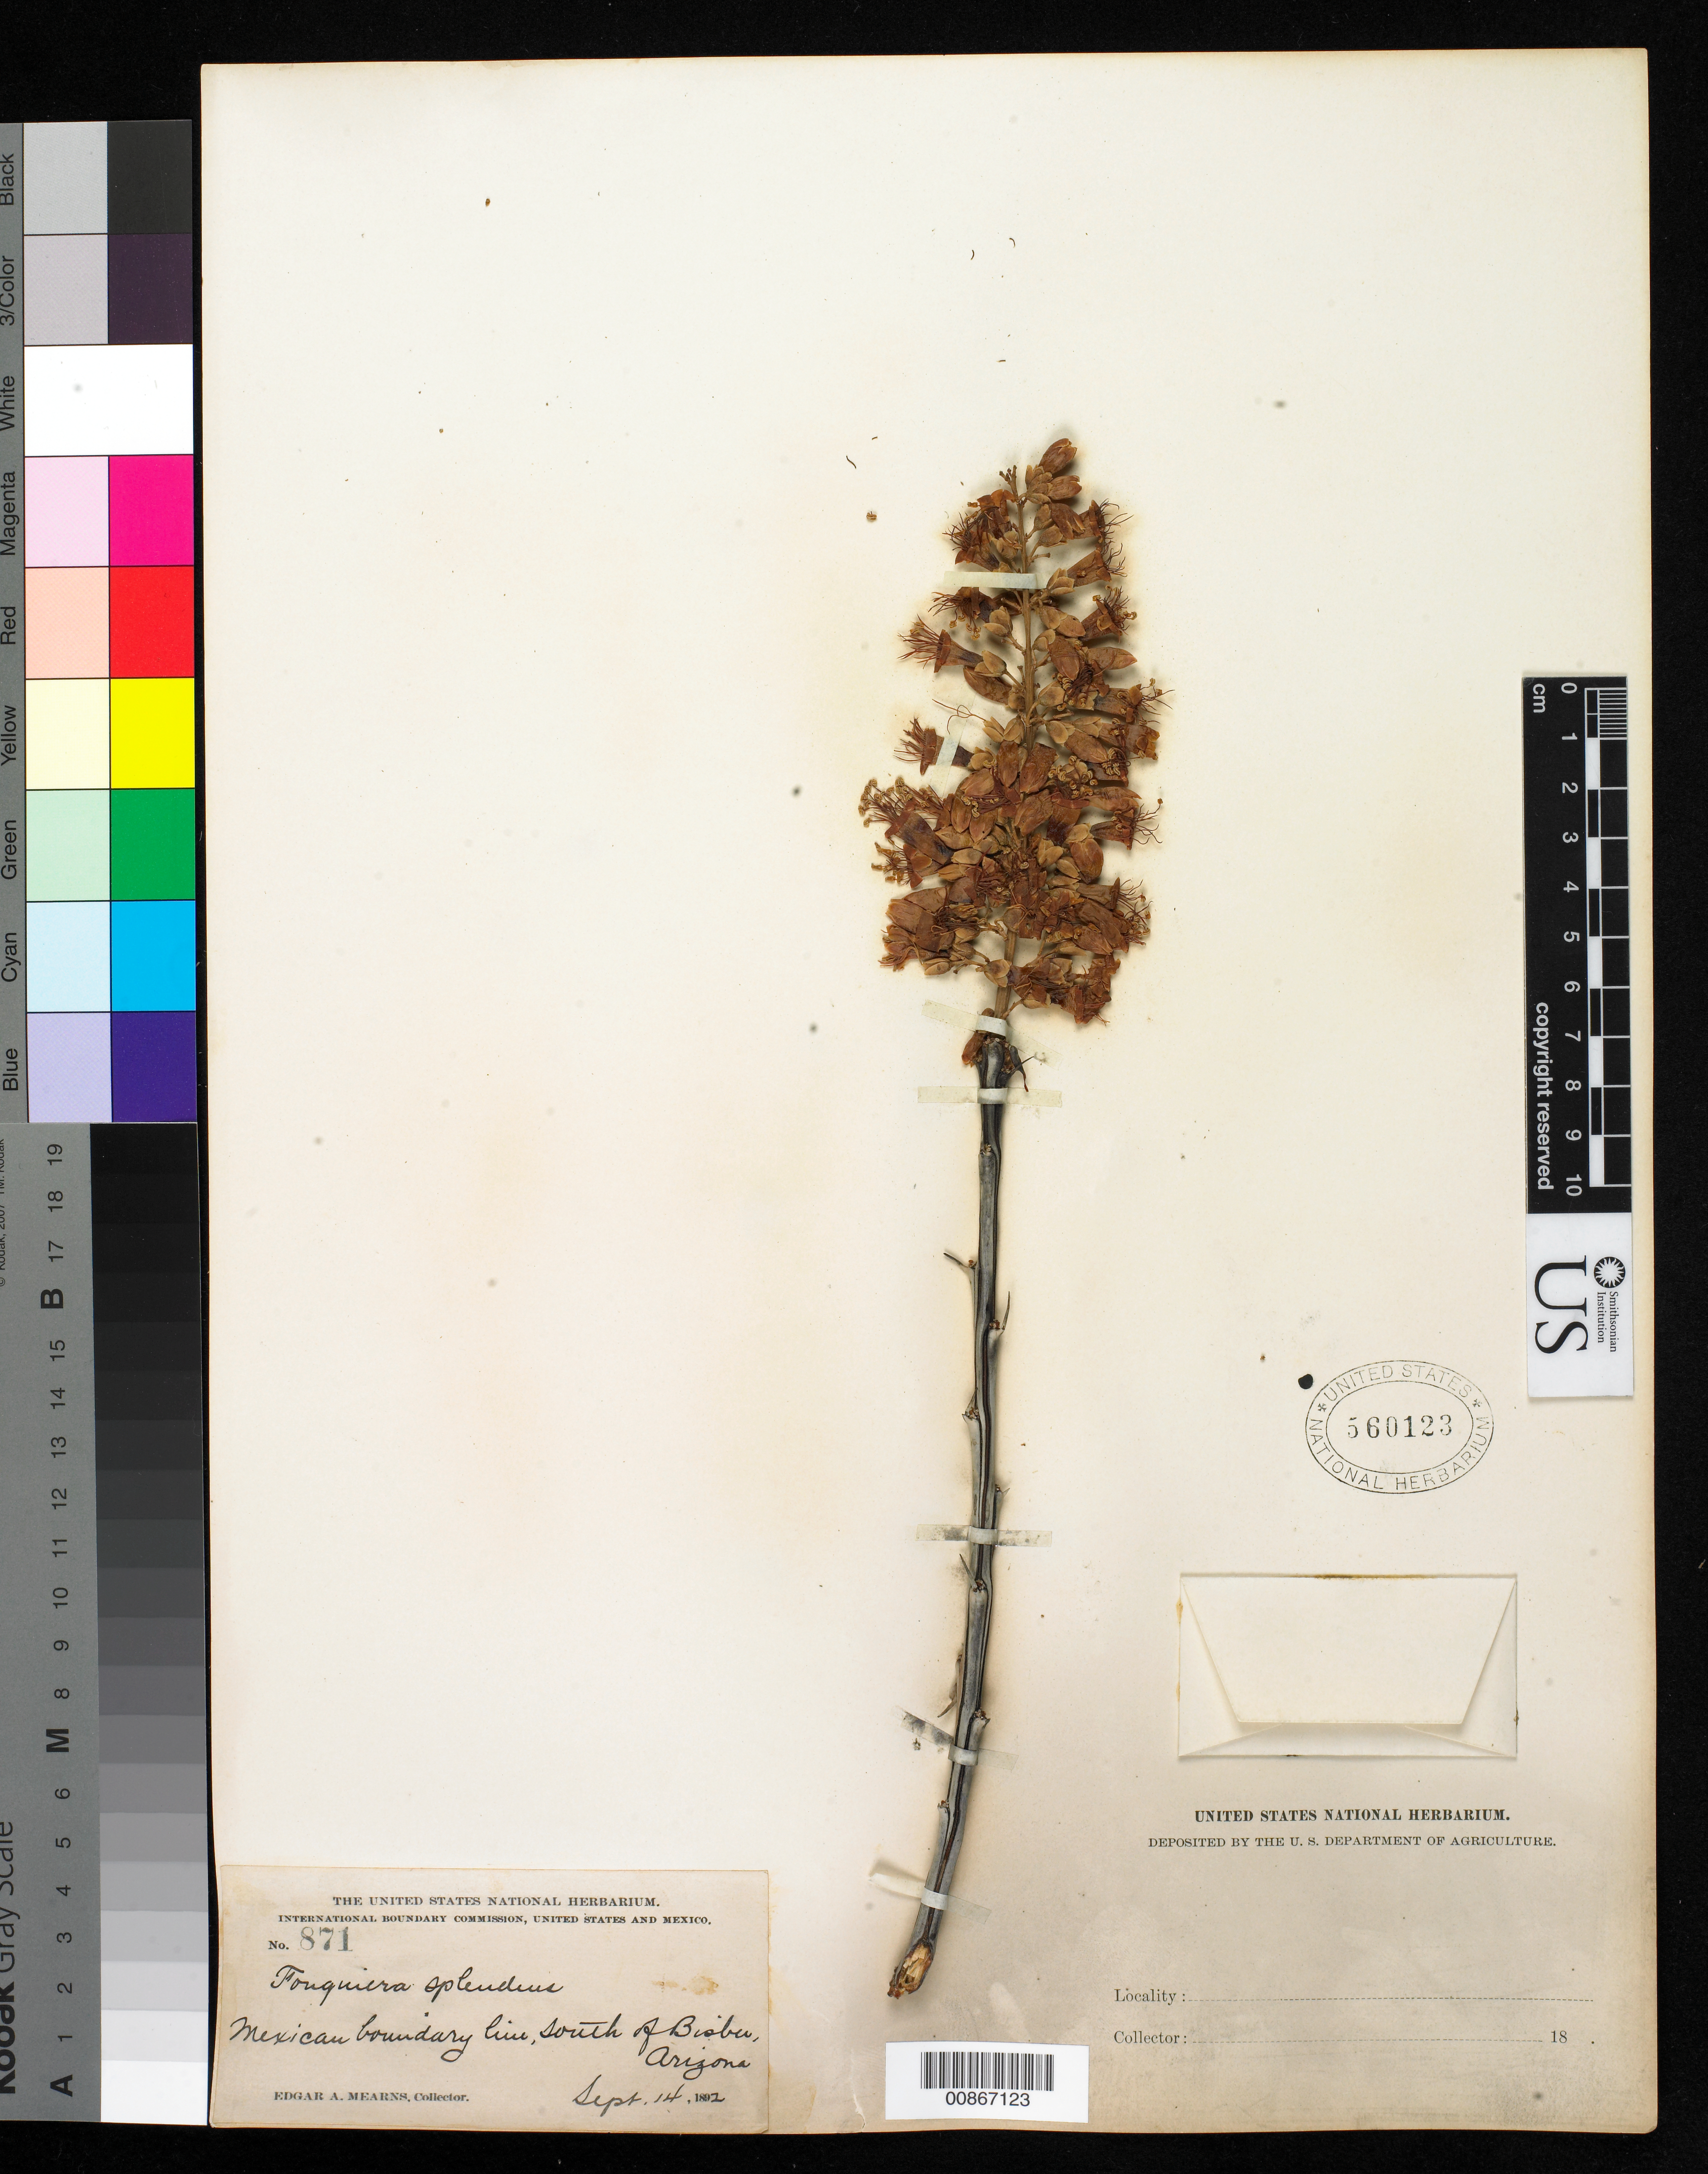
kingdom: Plantae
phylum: Tracheophyta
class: Magnoliopsida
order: Ericales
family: Fouquieriaceae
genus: Fouquieria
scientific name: Fouquieria splendens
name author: Engelm.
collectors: E. A. Mearns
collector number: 871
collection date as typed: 14 Sep 1892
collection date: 1892-09-14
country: United States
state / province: Arizona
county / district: Cochise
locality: Mexican Boundary Line, S of Bisbee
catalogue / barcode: US 560123